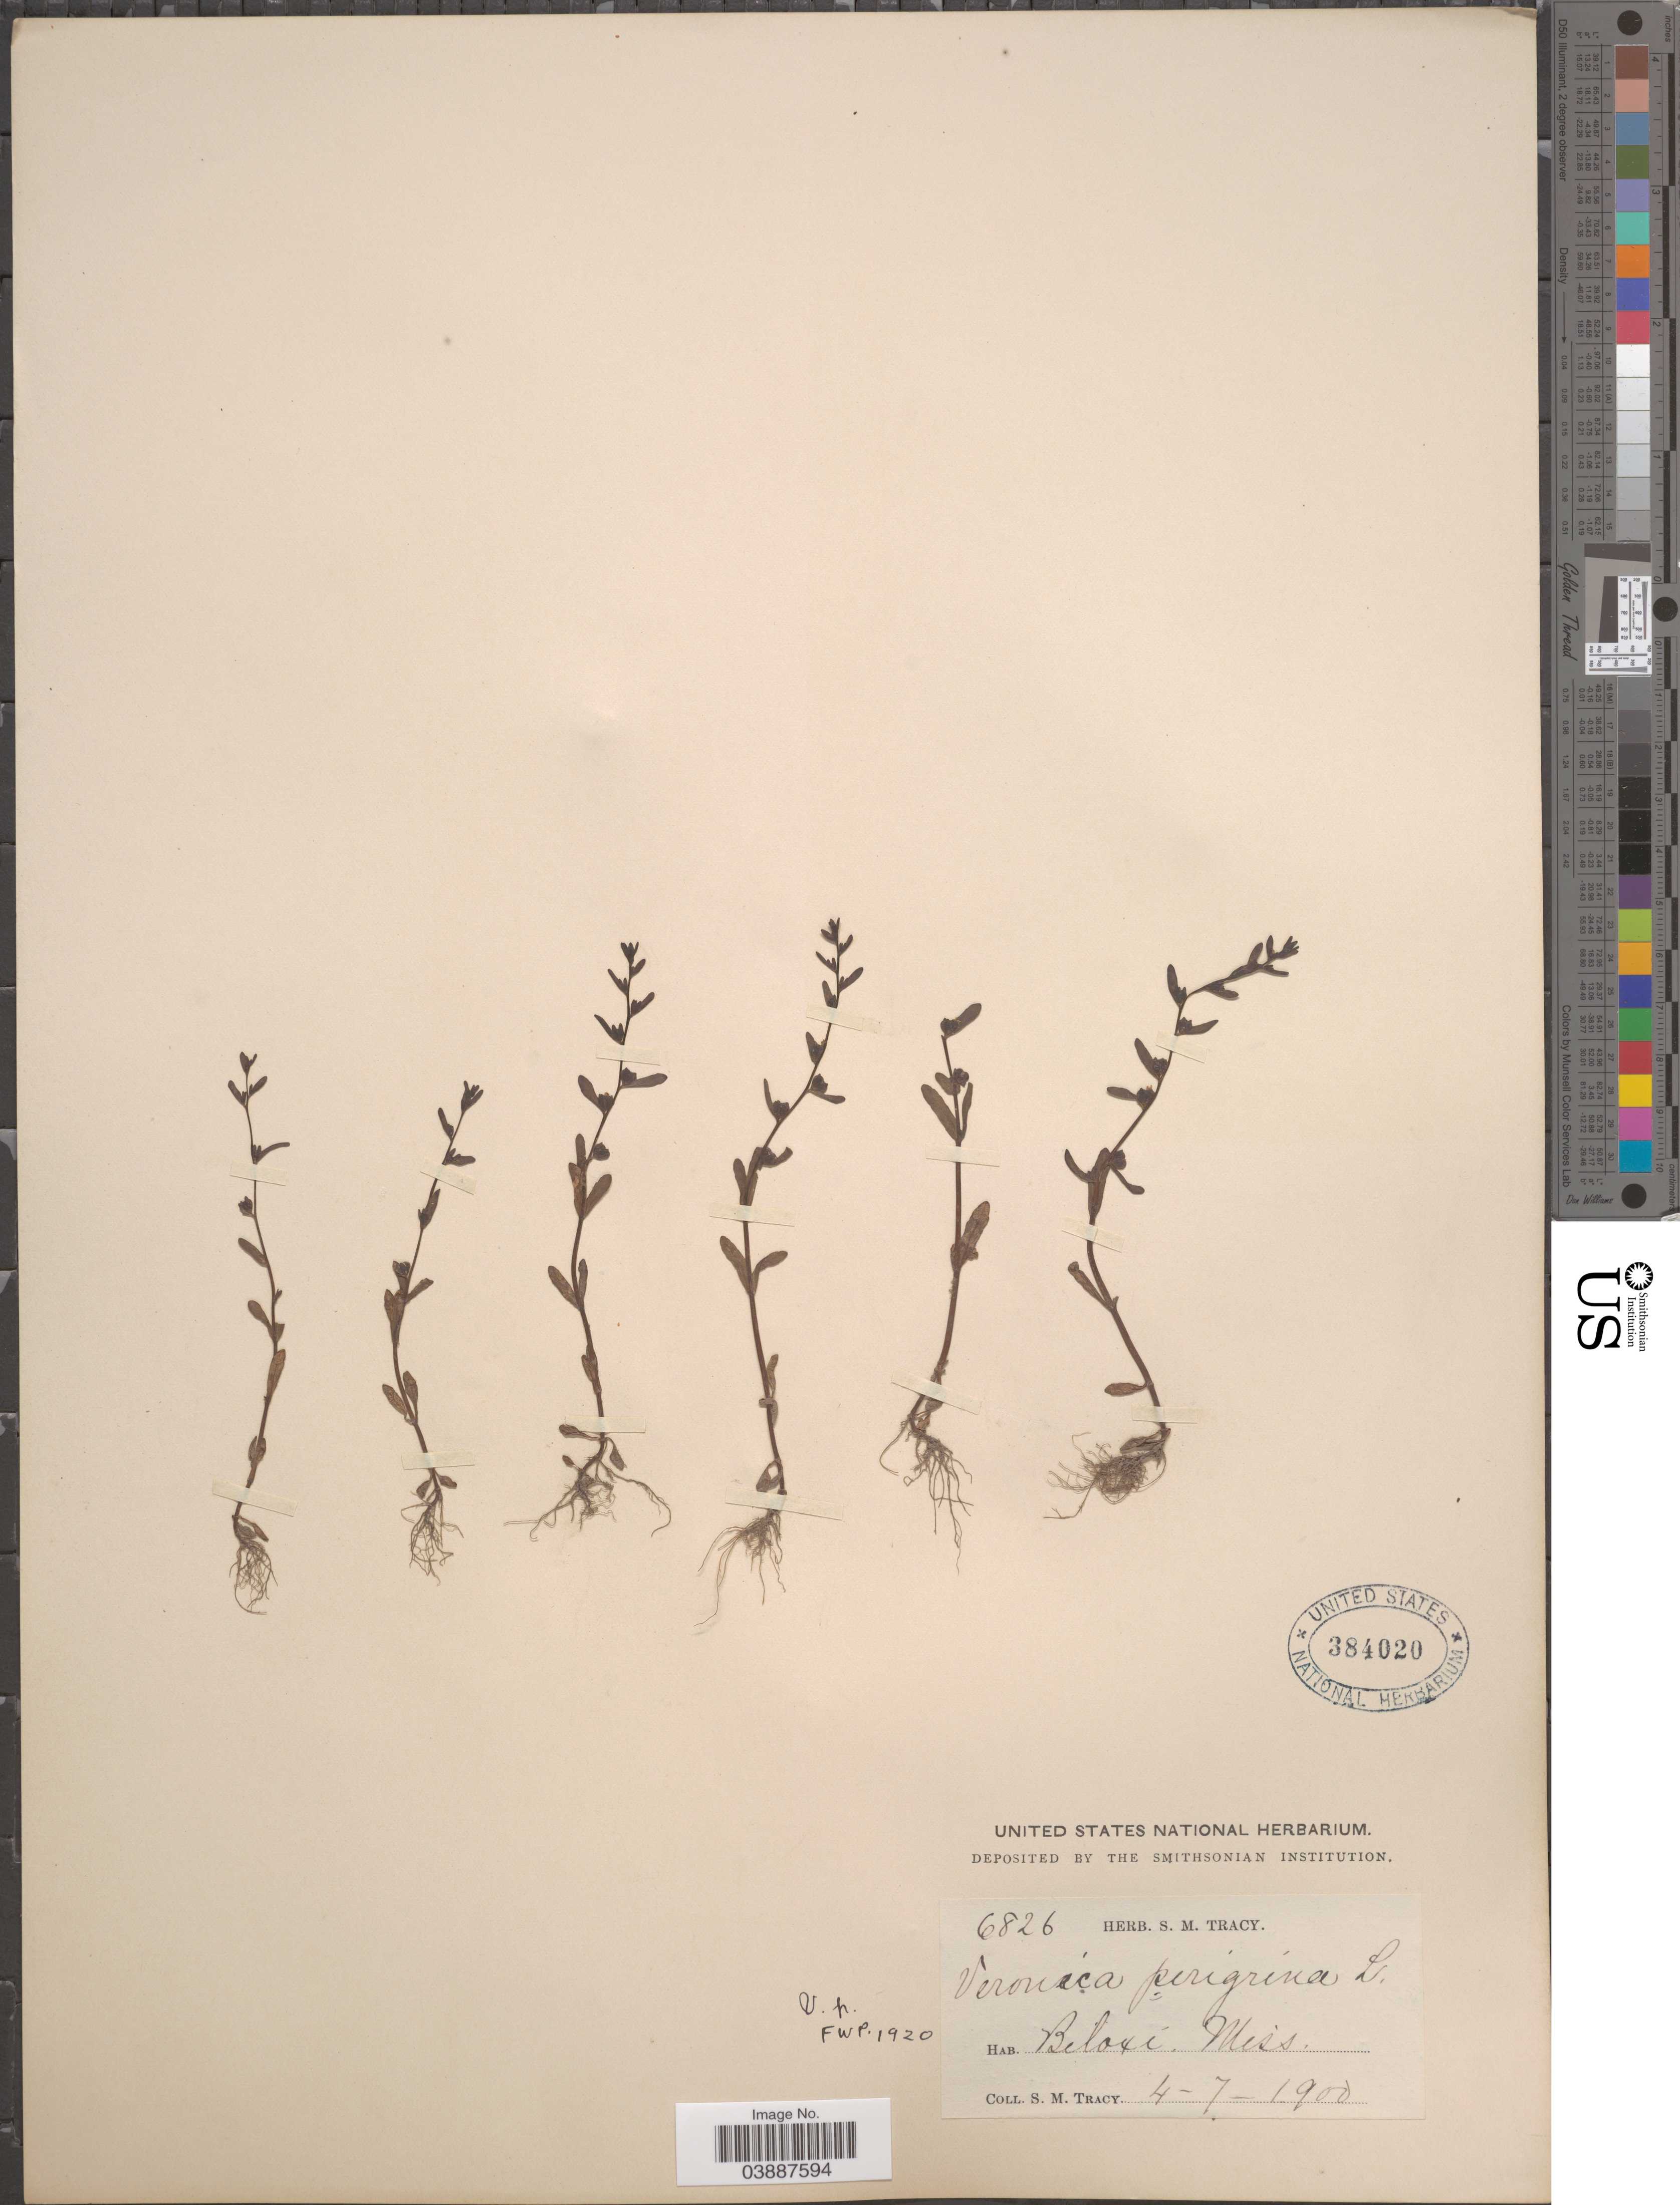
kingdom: Plantae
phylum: Tracheophyta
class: Magnoliopsida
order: Lamiales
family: Plantaginaceae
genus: Veronica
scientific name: Veronica peregrina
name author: L.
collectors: S. M. Tracy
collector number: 6826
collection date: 1900-04-07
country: United States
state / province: Mississippi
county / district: Harrison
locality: Biloxi.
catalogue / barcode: US 384020